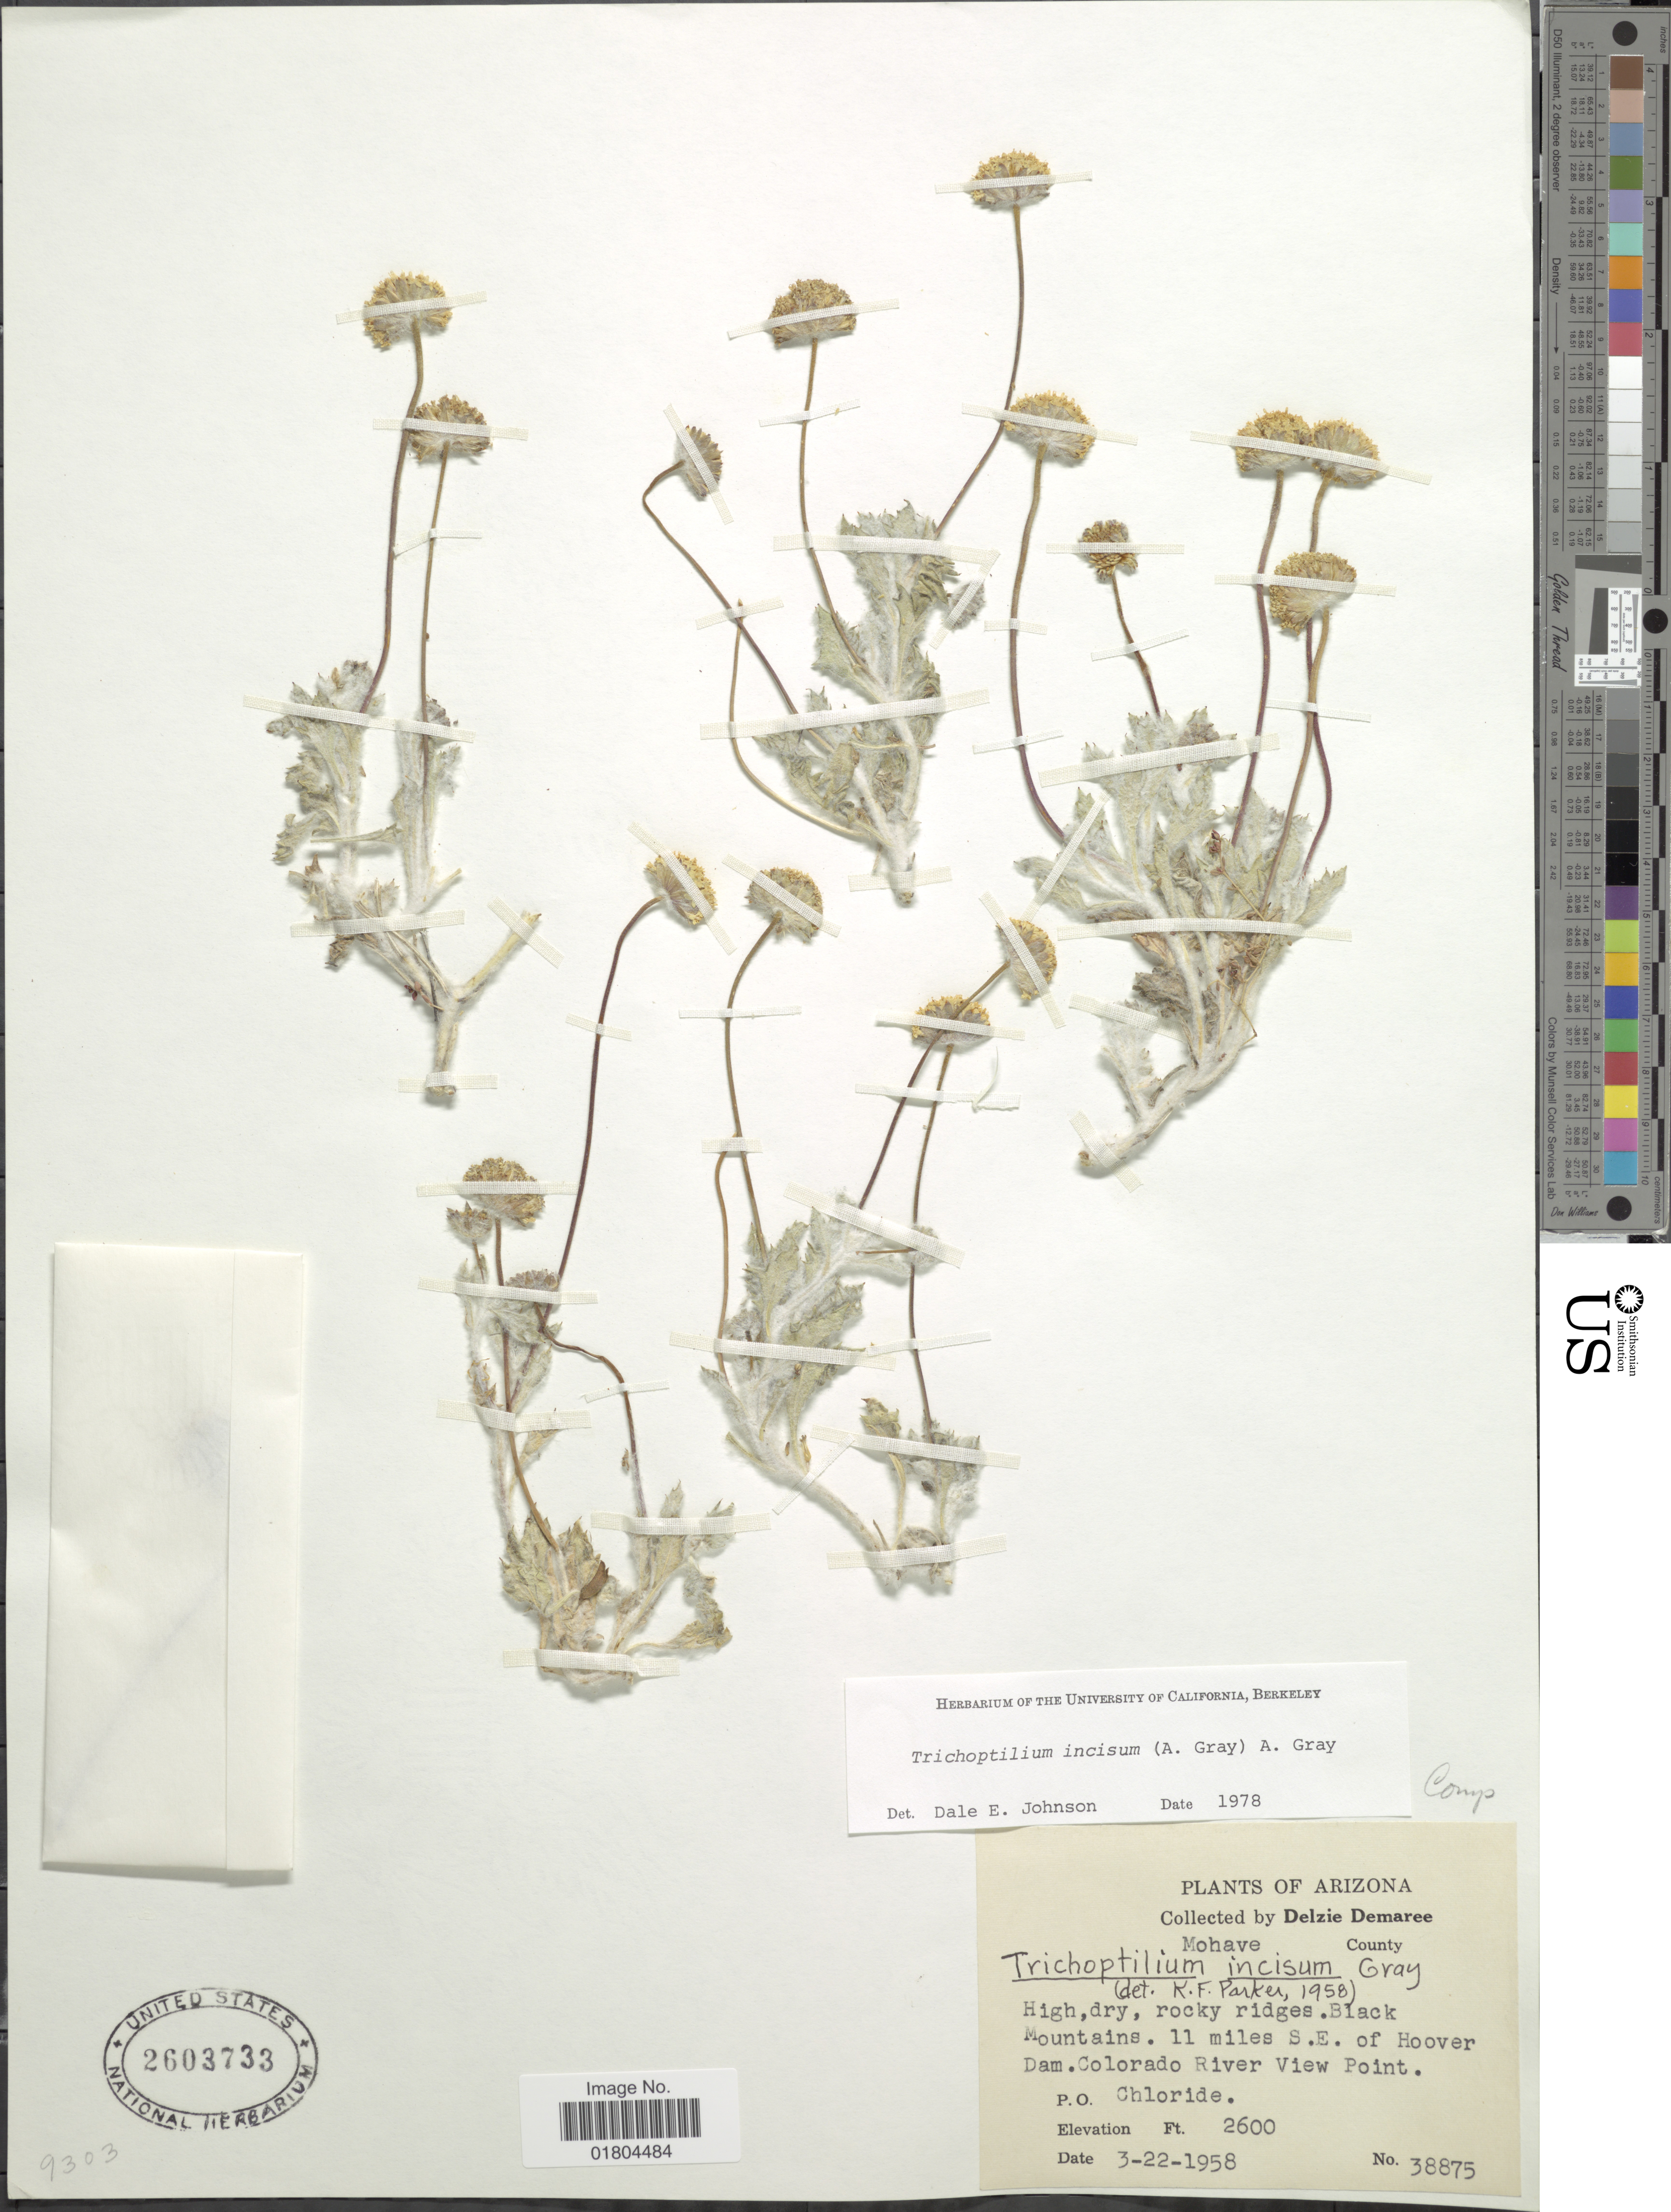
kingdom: Plantae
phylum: Tracheophyta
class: Magnoliopsida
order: Asterales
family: Asteraceae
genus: Trichoptilium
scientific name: Trichoptilium incisum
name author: (A. Gray) A. Gray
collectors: D. Demaree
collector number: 38875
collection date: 1958-03-22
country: United States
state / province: Arizona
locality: Mohave County, Black Mountains, 11 miles S. E. of Hoover Dam, Colorado River View Point, P.O. Chloride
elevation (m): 792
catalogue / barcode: US 2603733